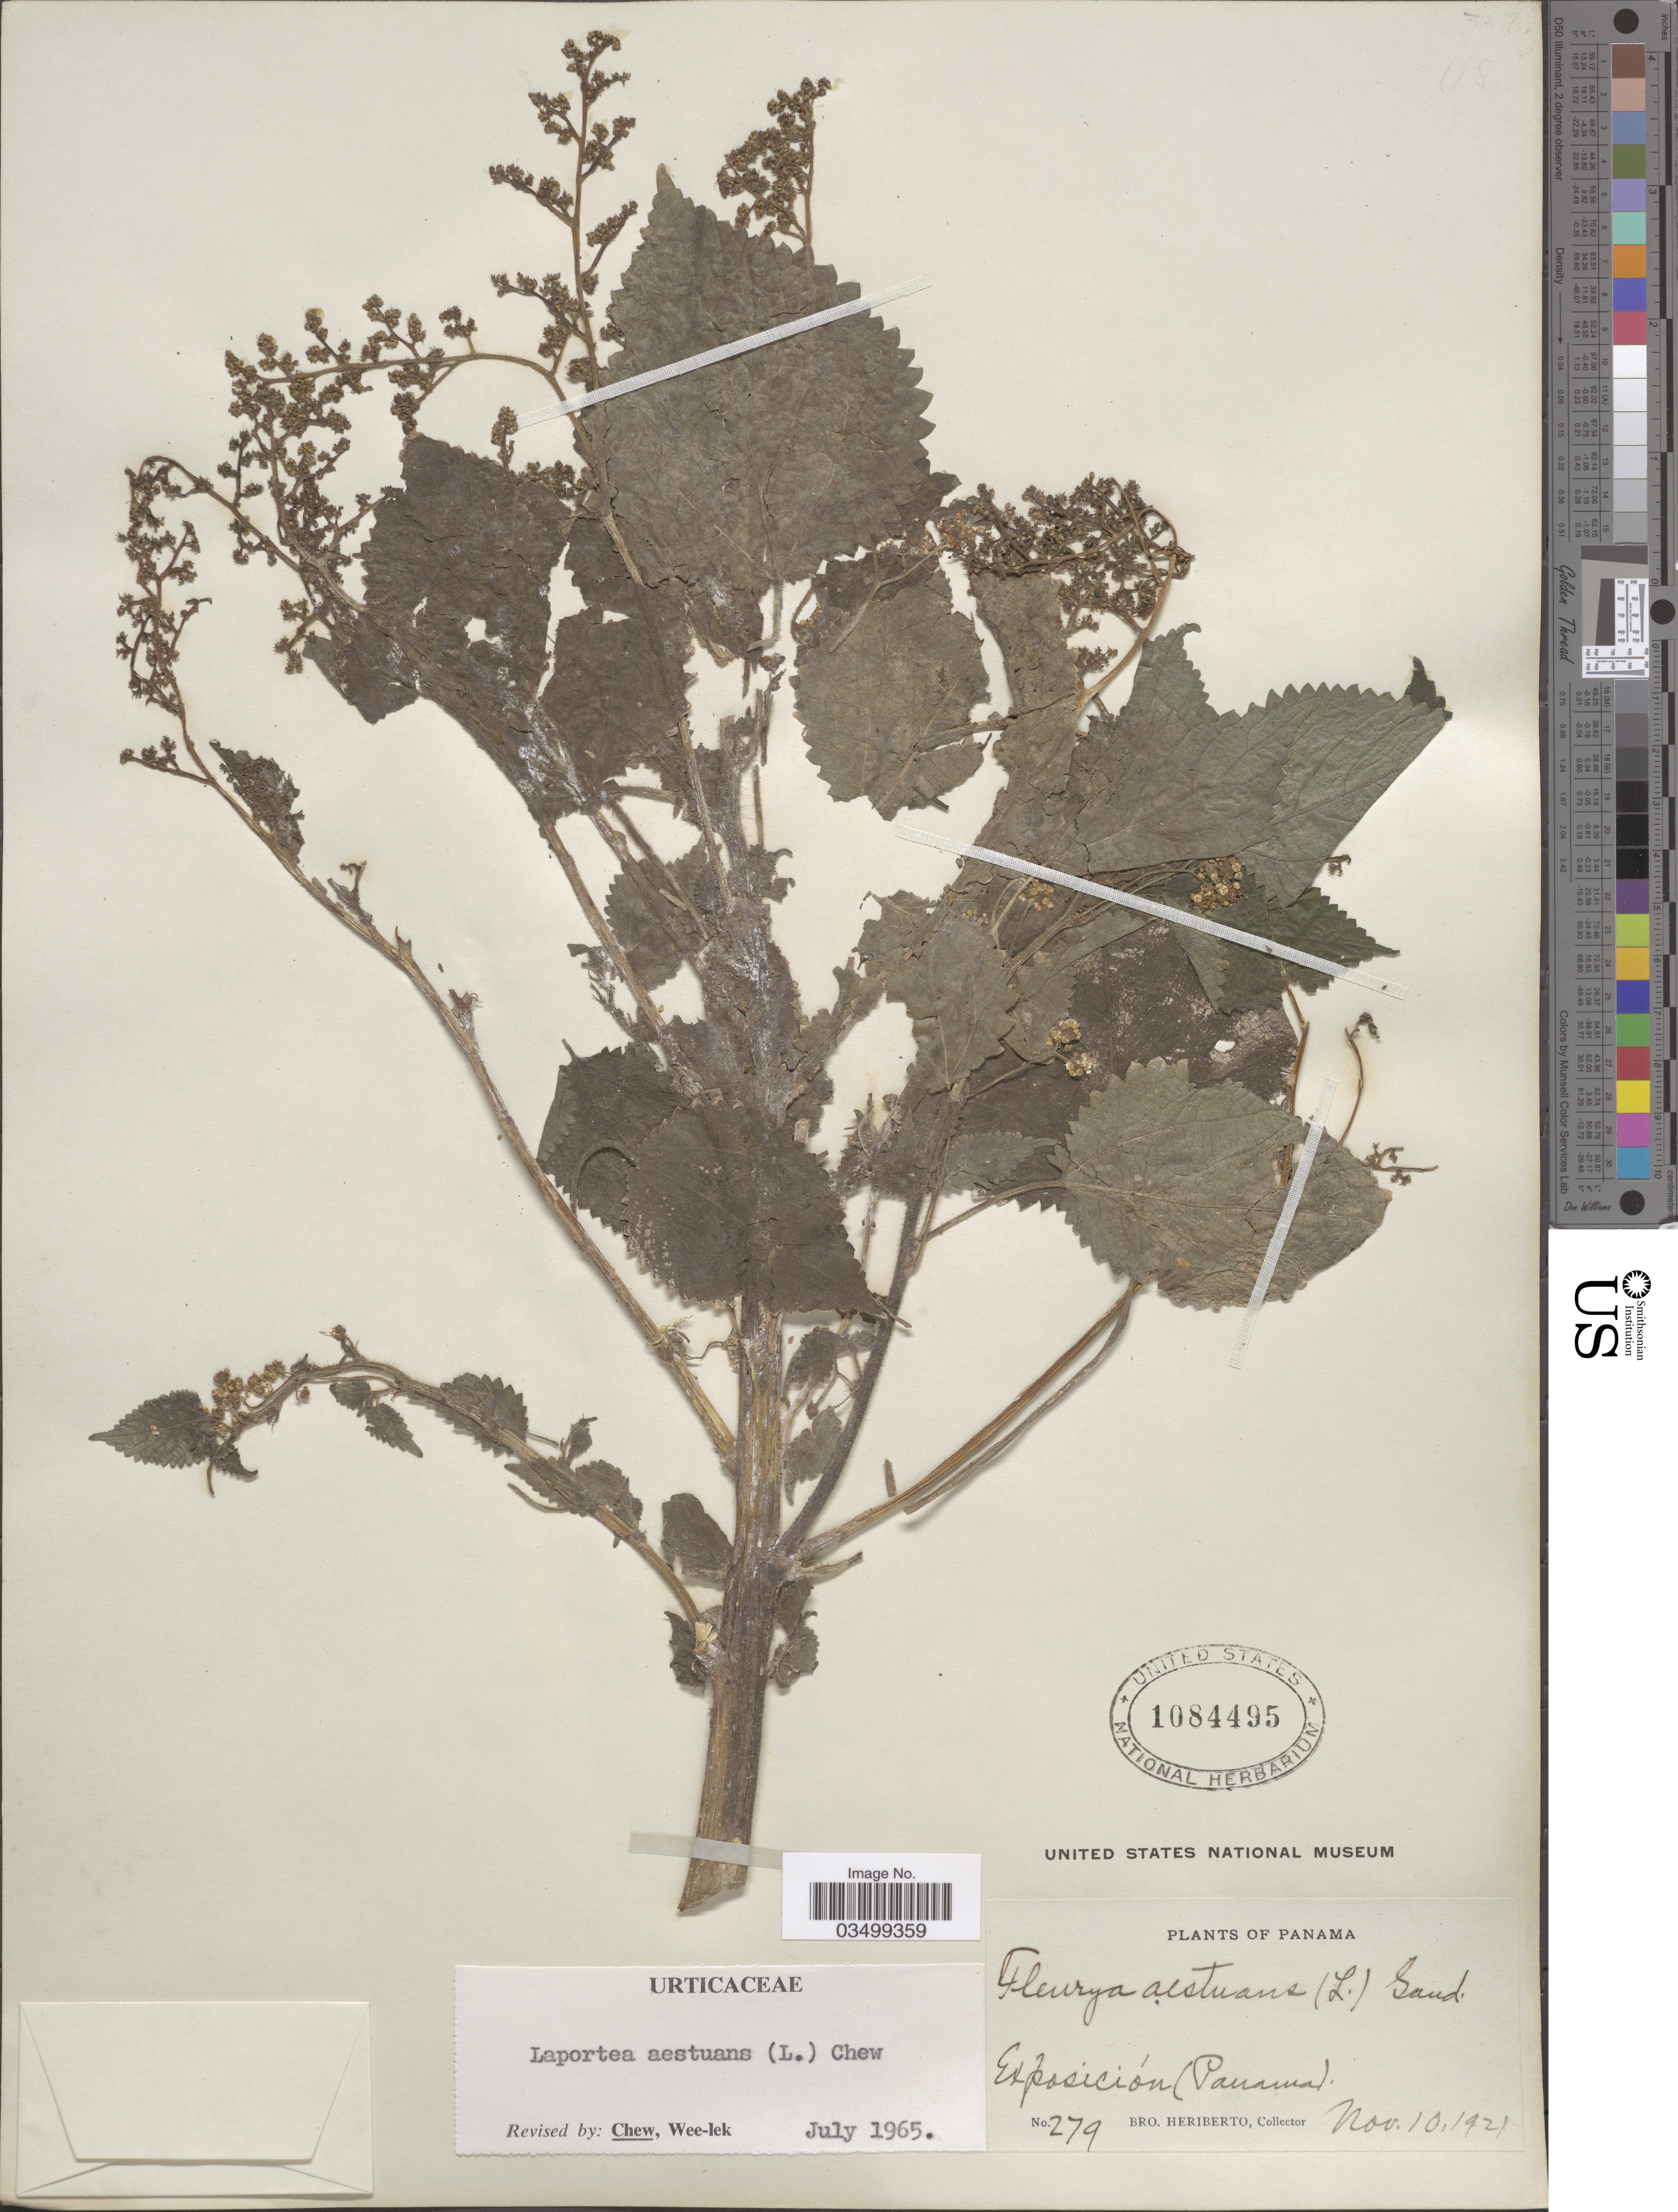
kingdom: Plantae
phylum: Tracheophyta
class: Magnoliopsida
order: Rosales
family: Urticaceae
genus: Laportea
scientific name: Laportea aestuans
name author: (L.) Chew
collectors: B. Heriberto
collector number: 279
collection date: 1921-11-10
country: Panama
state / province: Panamá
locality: Exposición (Panama).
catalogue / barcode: US 1084495